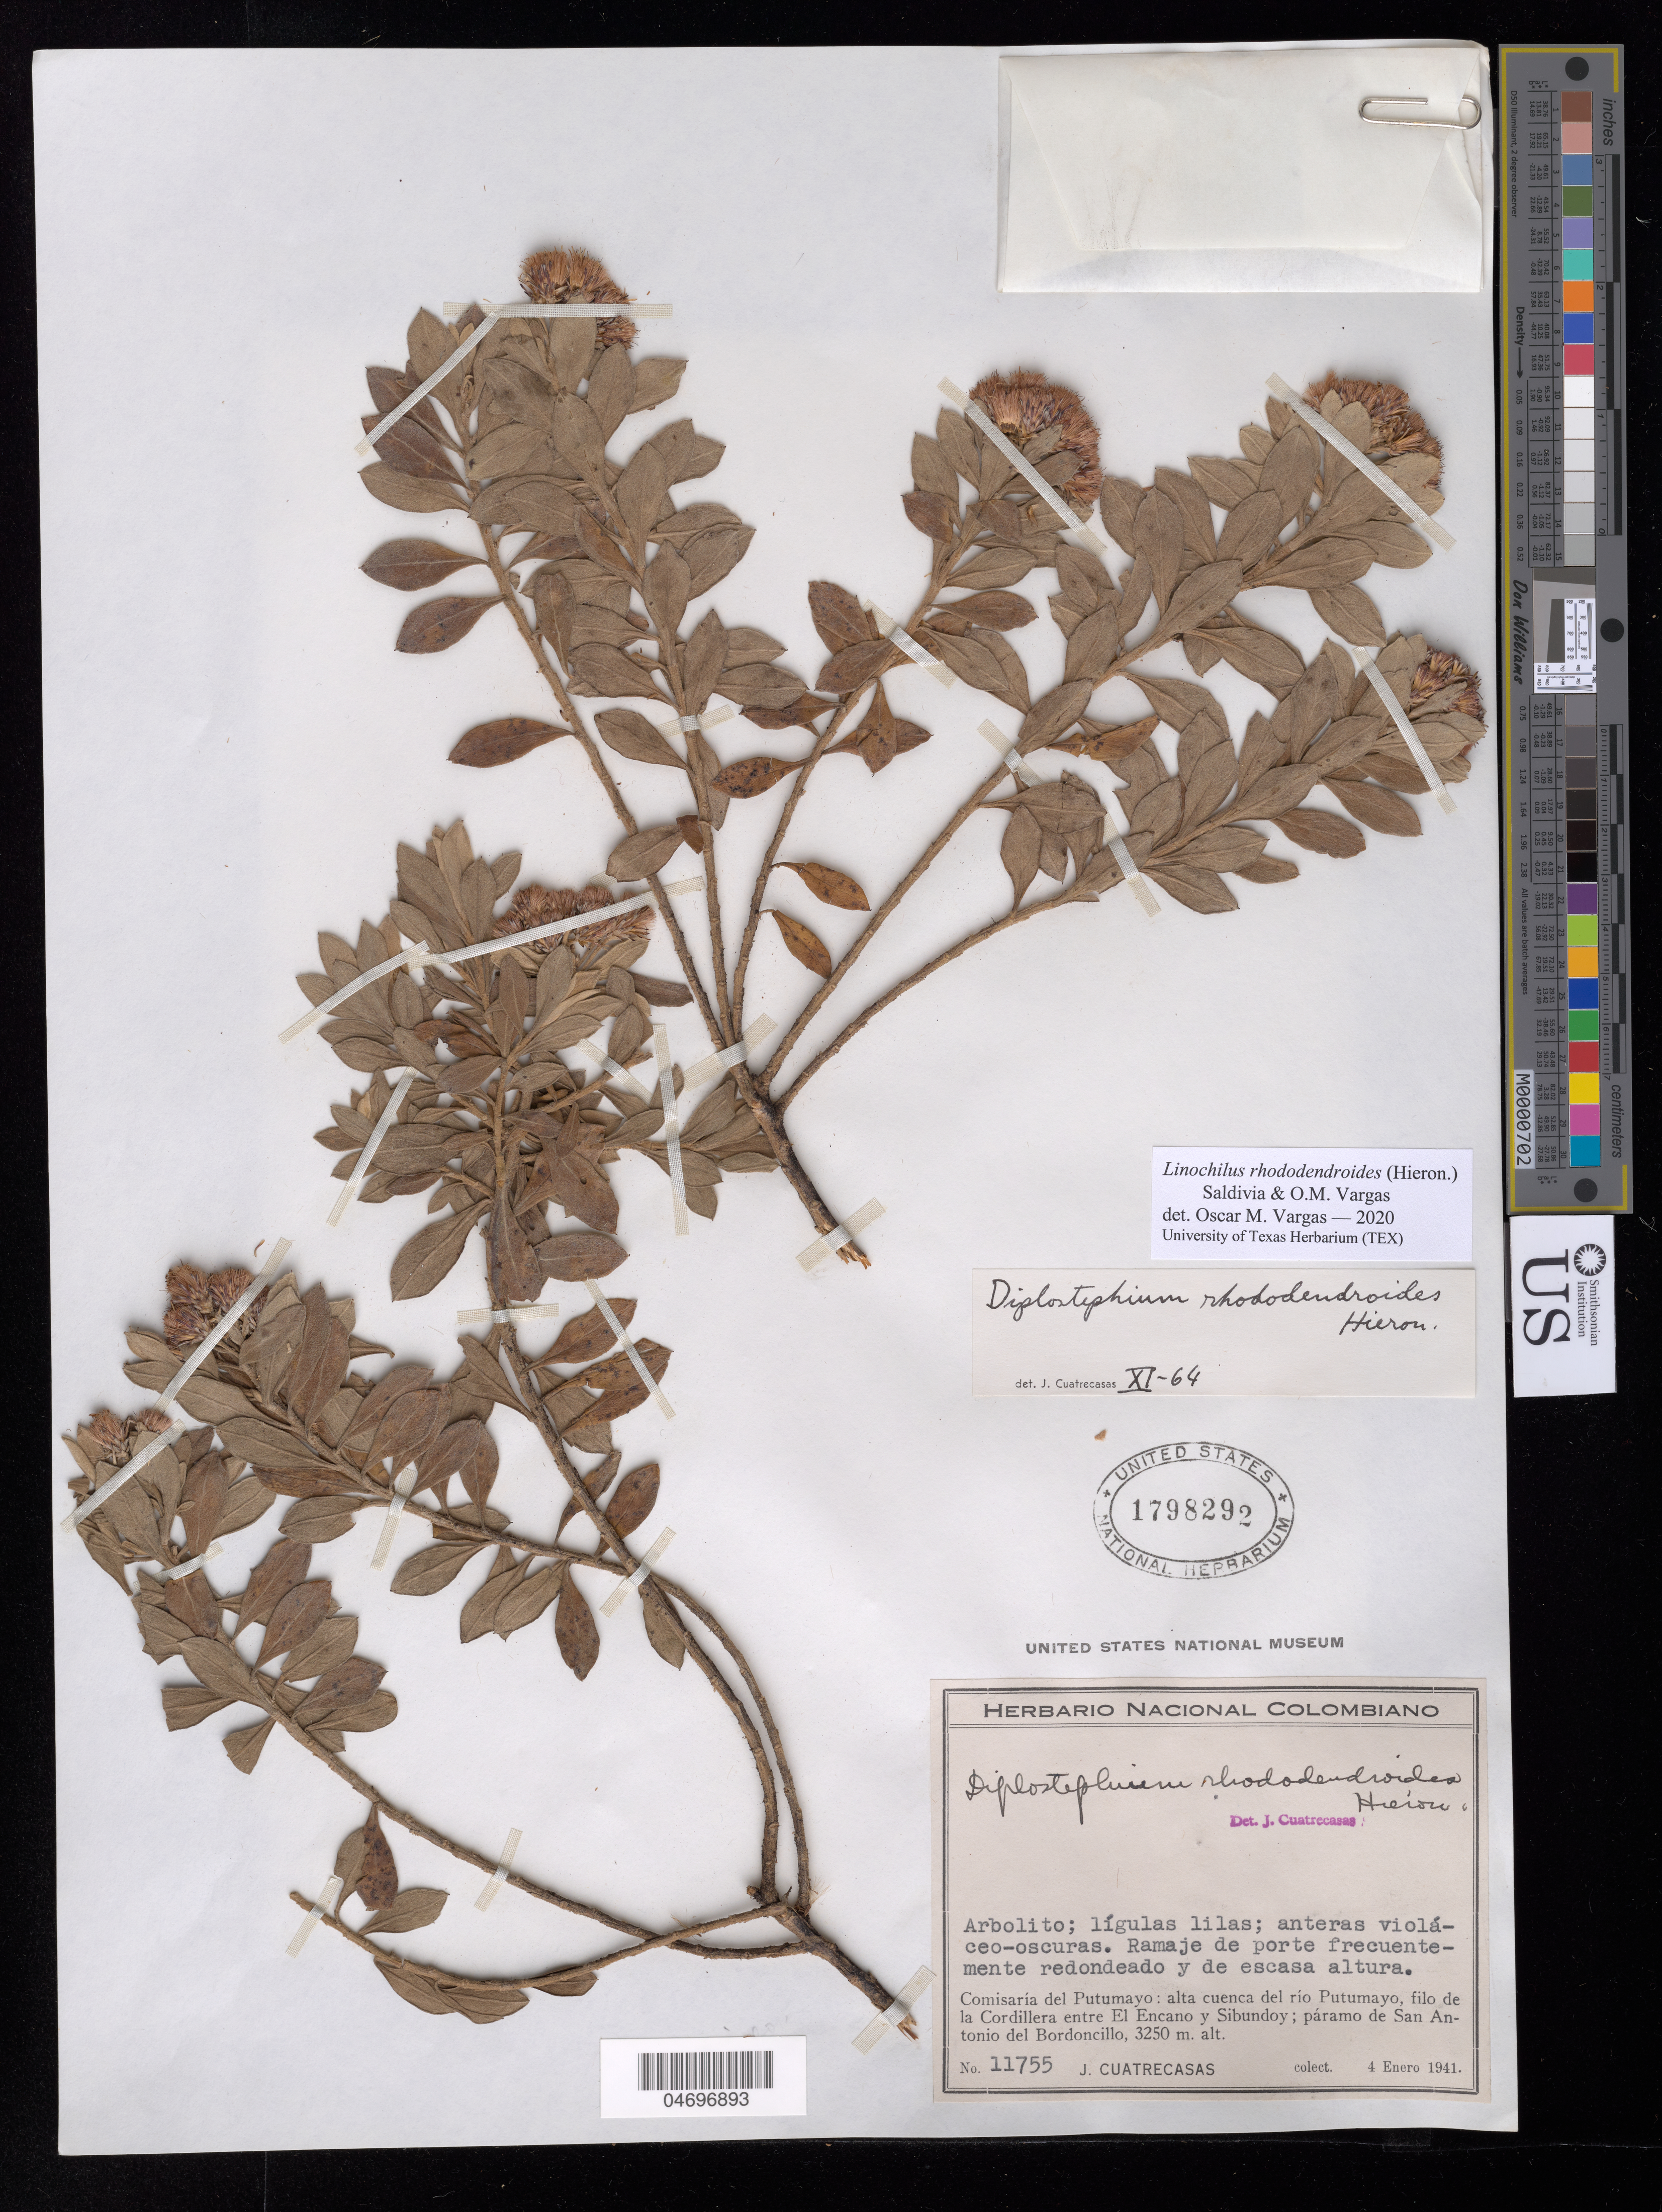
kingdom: Plantae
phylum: Tracheophyta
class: Magnoliopsida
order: Asterales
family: Asteraceae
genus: Linochilus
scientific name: Linochilus rhododendroides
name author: (Hieron.) Saldivia & O.M. Vargas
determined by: Vargas, Oscar M.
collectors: J. Cuatrecasas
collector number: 11755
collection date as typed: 04 Jan 1941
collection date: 1941-01-04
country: Colombia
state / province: Putumayo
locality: Alto Cuenca del Rio Putumayo, Filo de La Cordillera entre El Encaño & Sibundoy, Páramo de San Antonia del Bordoncillo.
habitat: Pamaro de San Antonio del Bordoncillo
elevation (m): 3250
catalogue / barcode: US 1798292